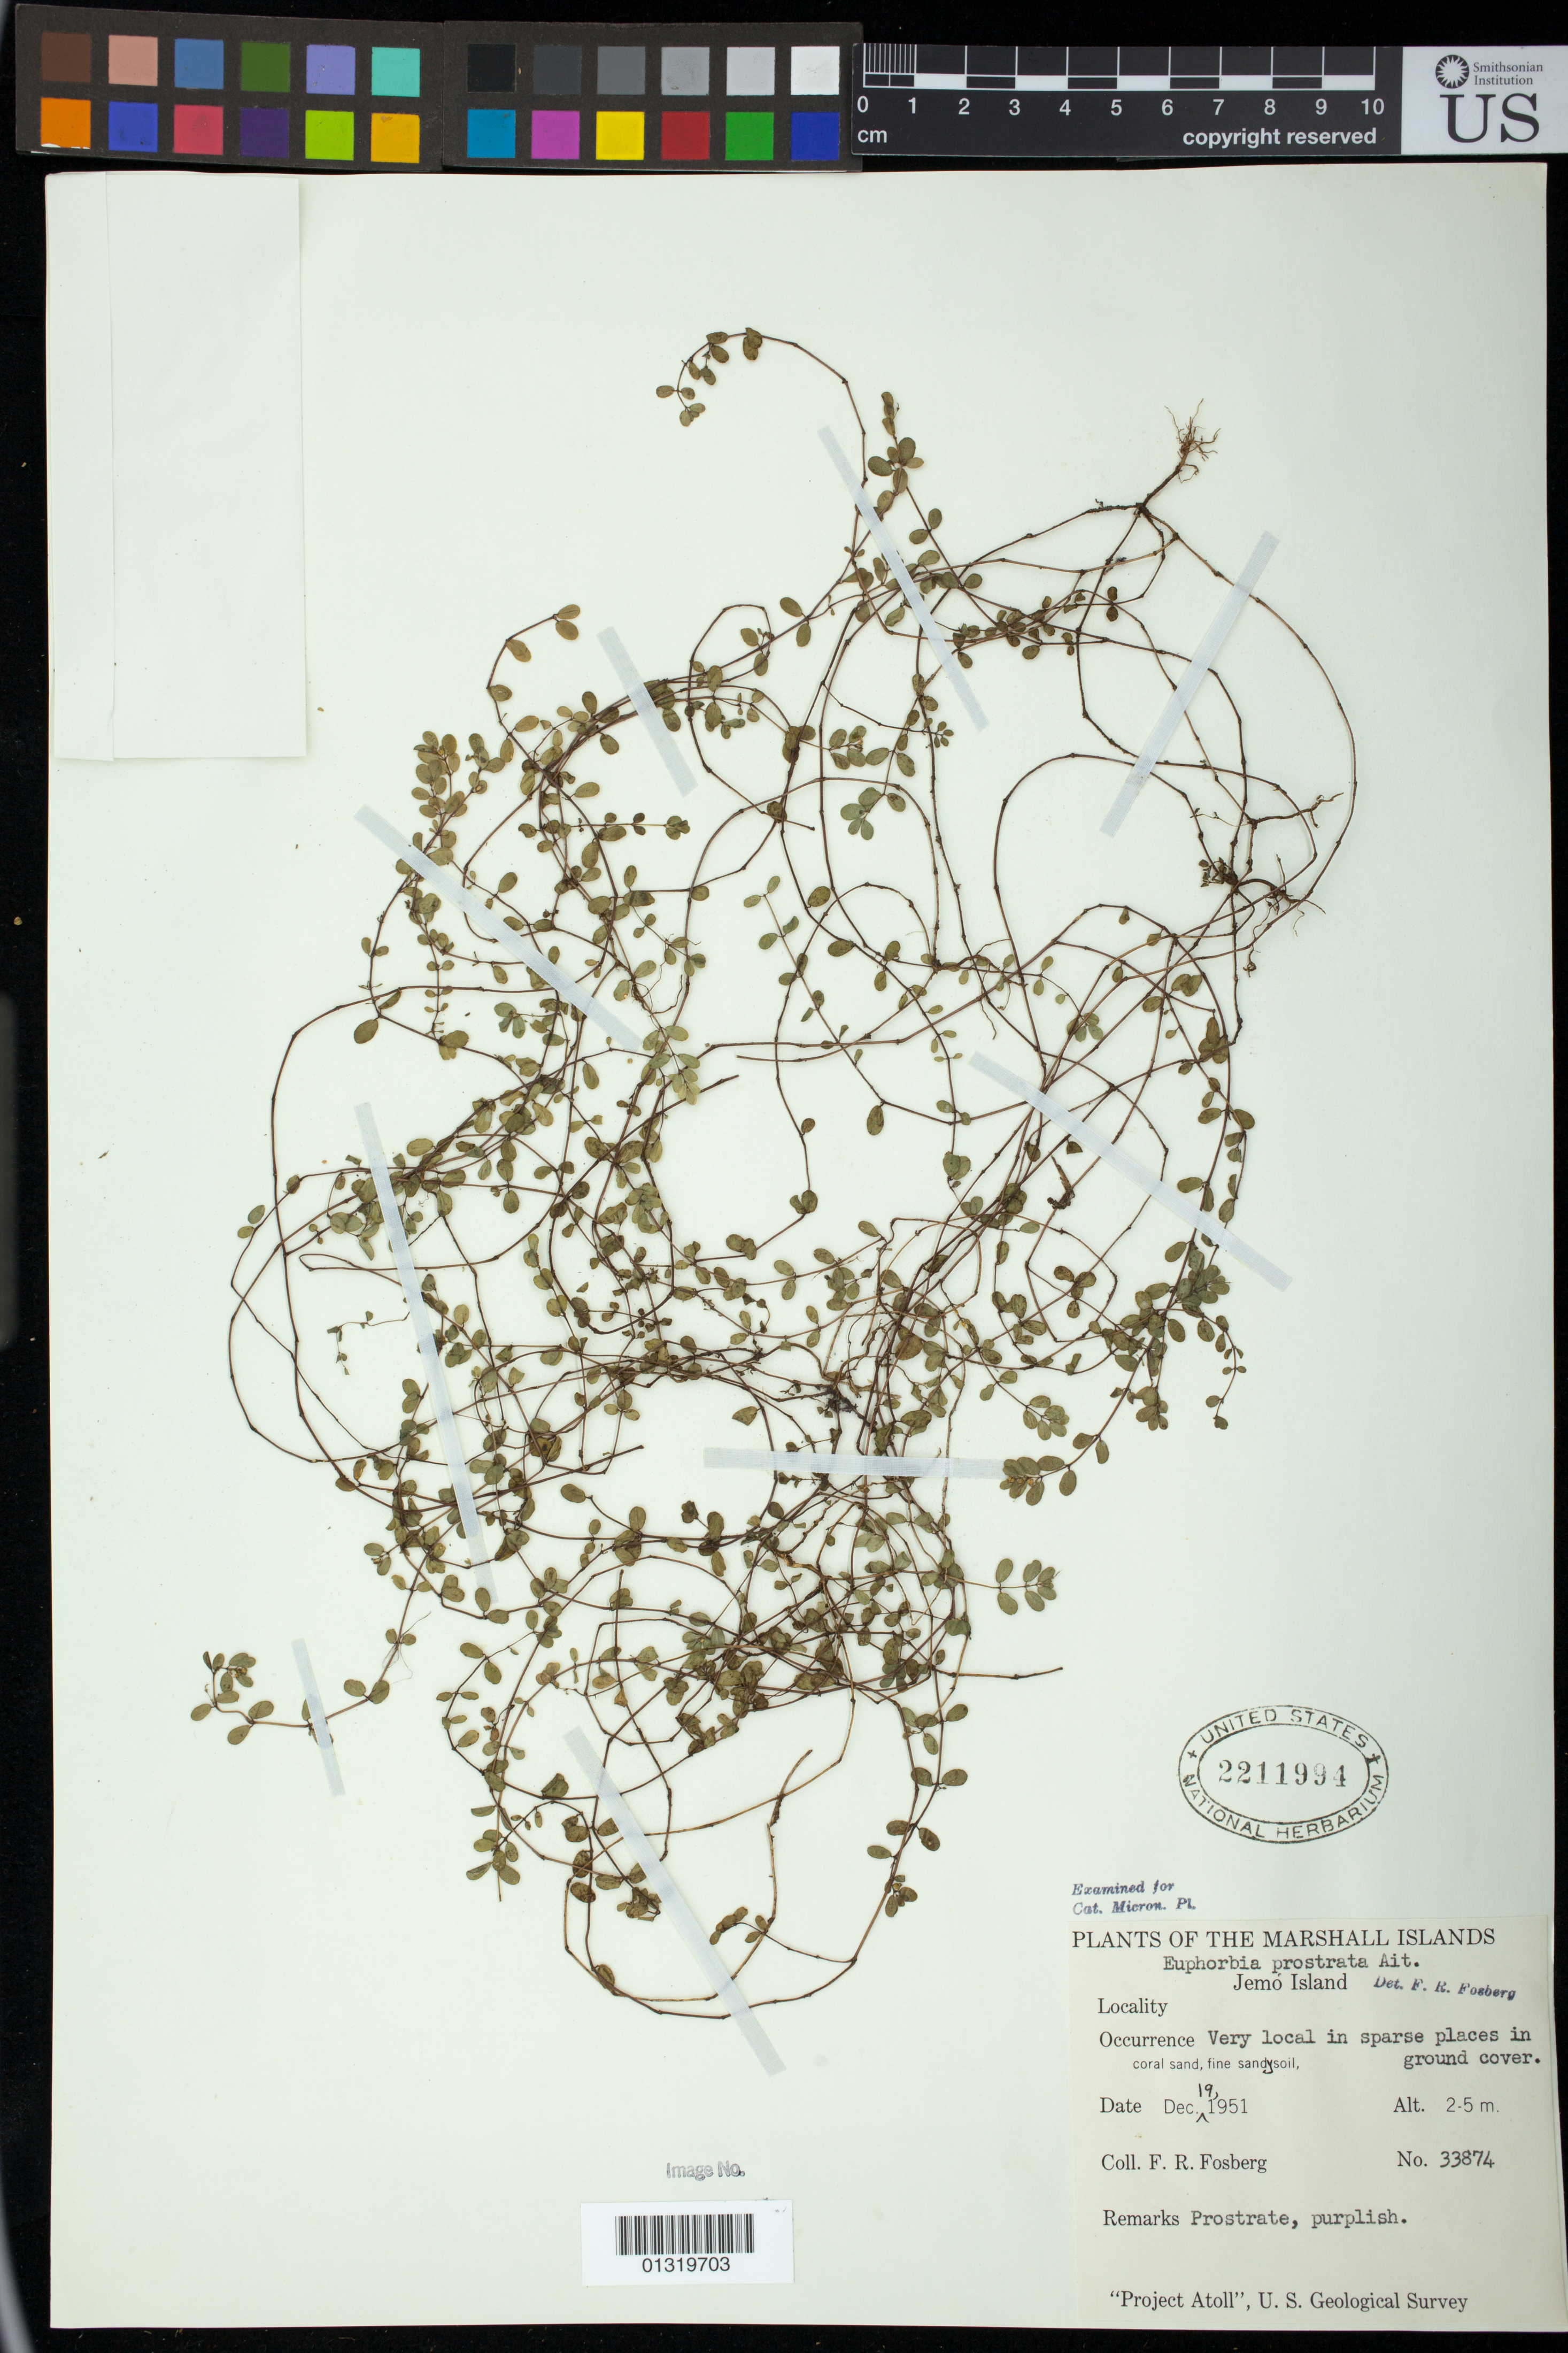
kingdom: Plantae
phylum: Tracheophyta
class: Magnoliopsida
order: Malpighiales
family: Euphorbiaceae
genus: Euphorbia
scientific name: Euphorbia prostrata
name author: Aiton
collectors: F. R. Fosberg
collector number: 33874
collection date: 1951-12-19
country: Marshall Islands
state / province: Jemo Island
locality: Jemo Island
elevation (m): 2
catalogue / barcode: US 2211994